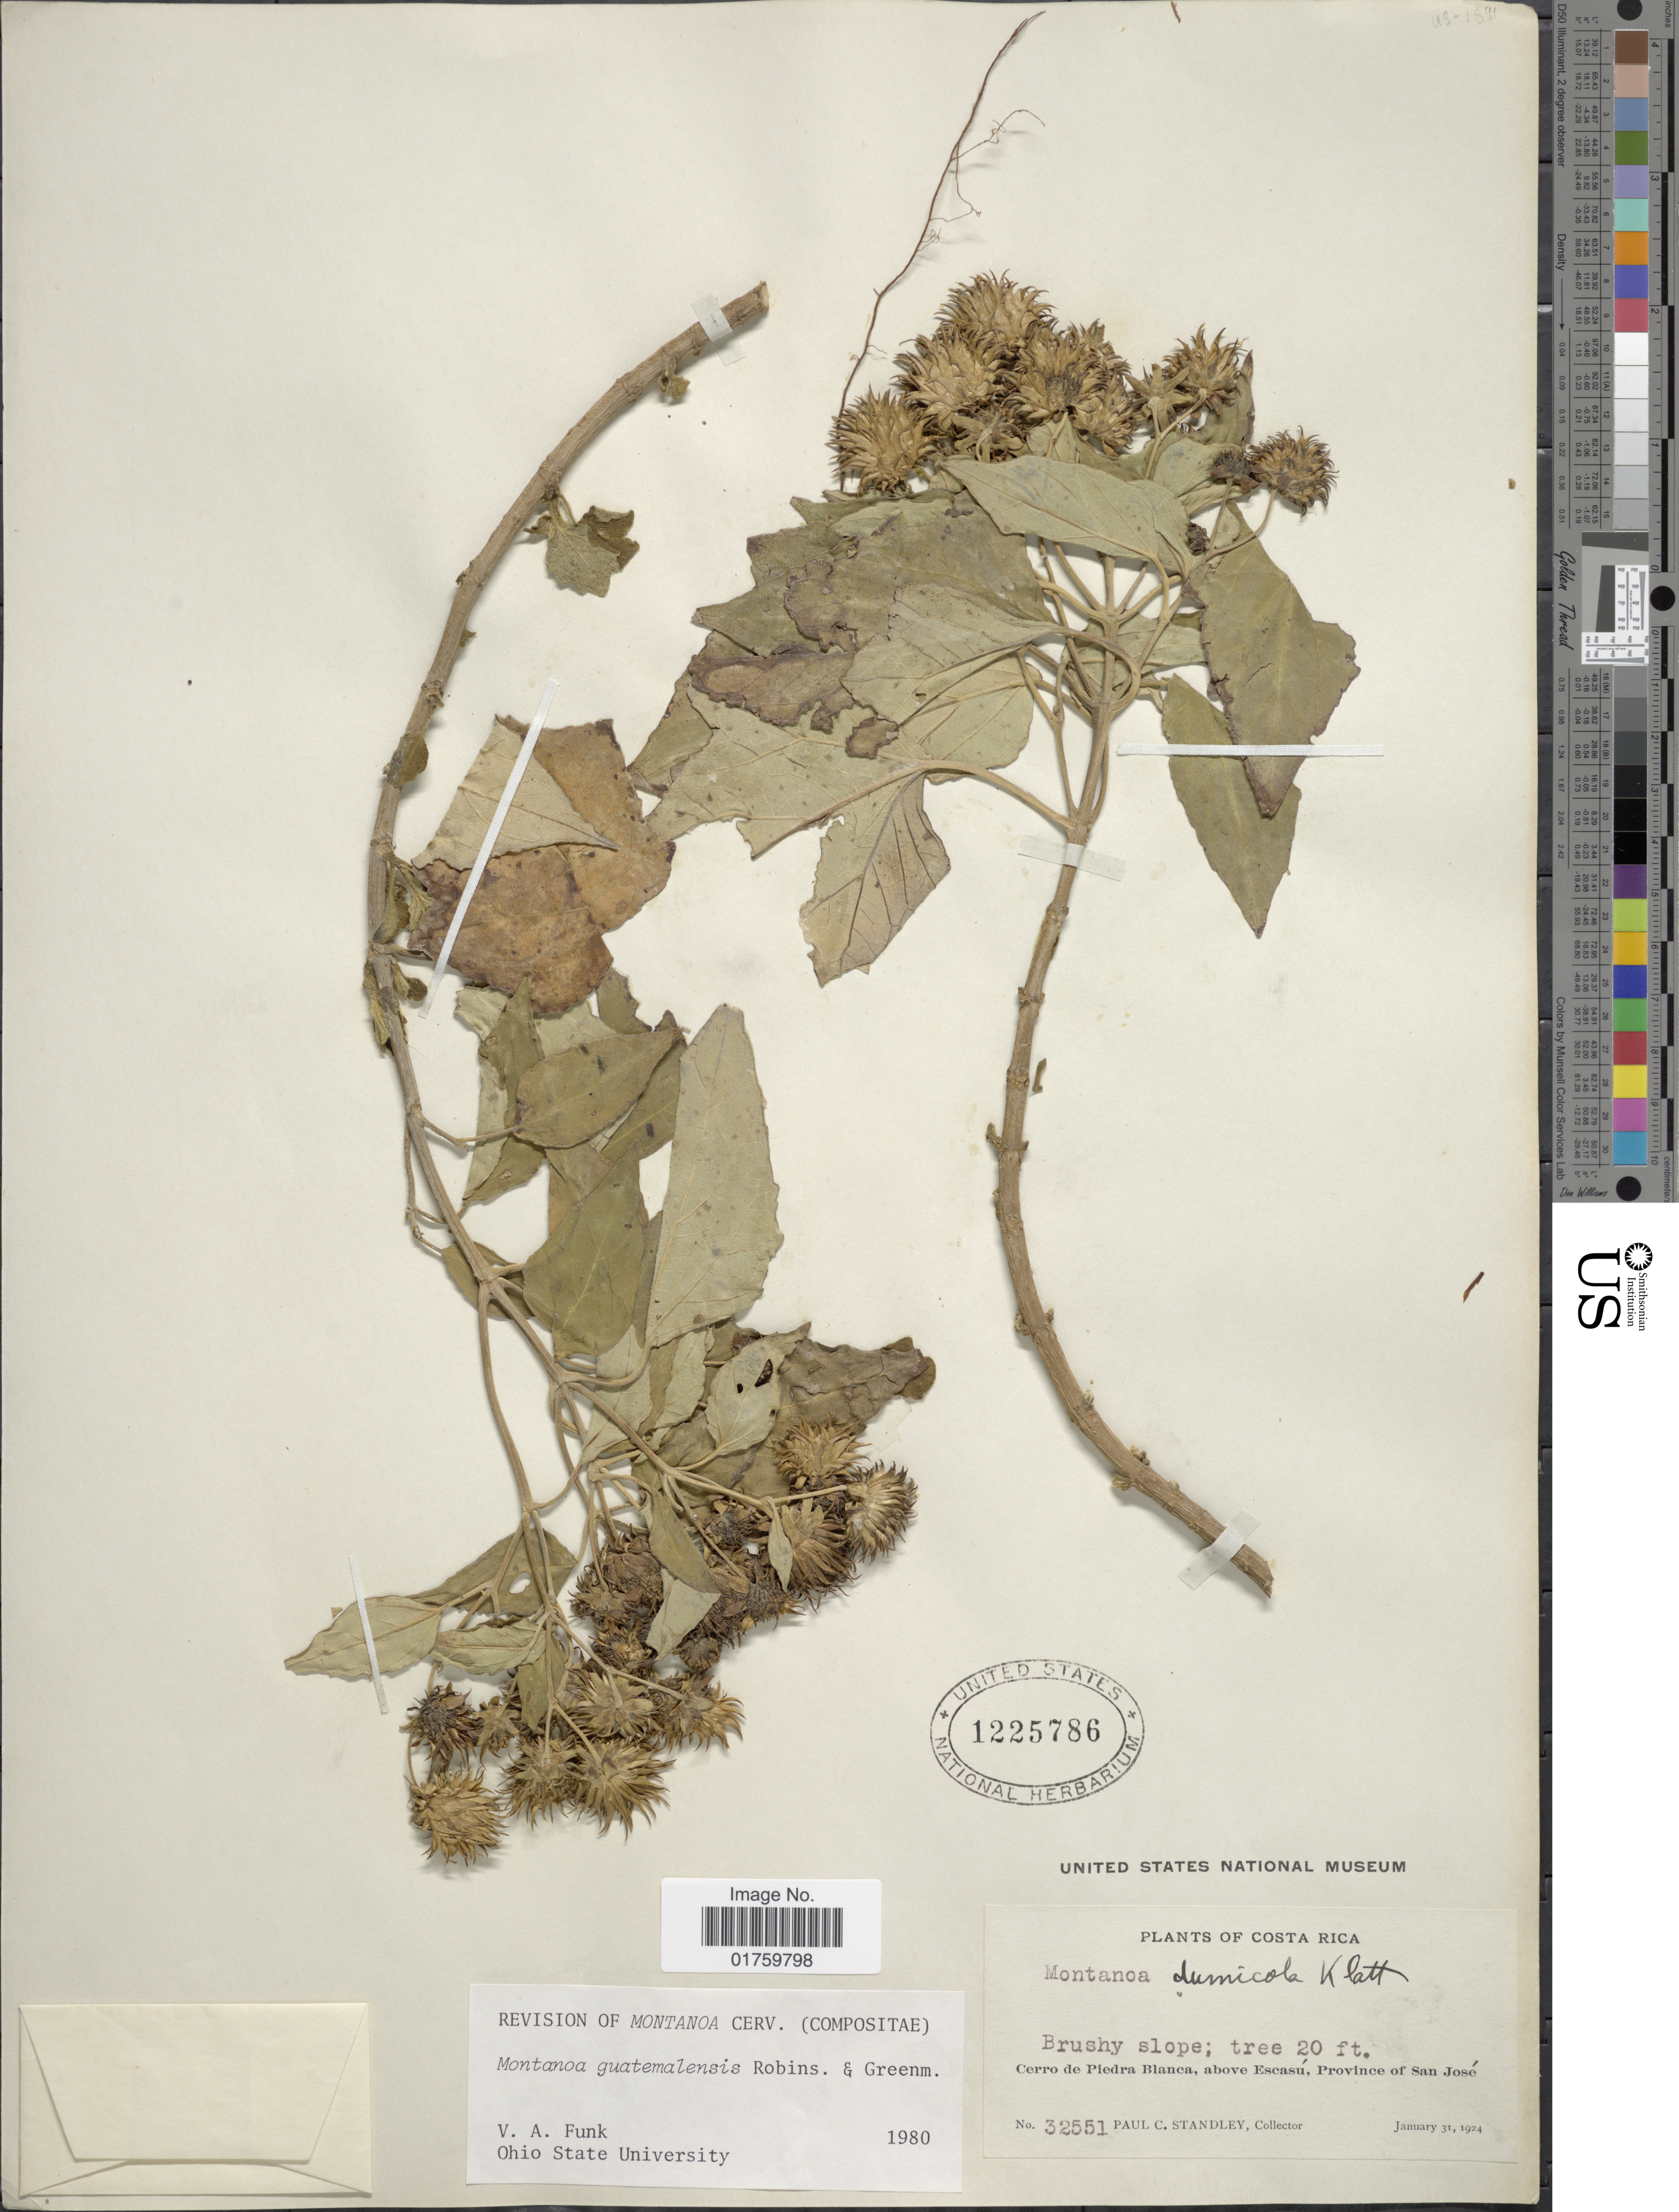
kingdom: Plantae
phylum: Tracheophyta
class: Magnoliopsida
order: Asterales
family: Asteraceae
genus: Montanoa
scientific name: Montanoa guatemalensis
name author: B.L. Rob. & Greenm.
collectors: P. C. Standley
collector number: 32551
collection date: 1924-01-31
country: Costa Rica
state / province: San José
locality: Brushy slope, Cerro de Piedra Blanca, above Escasu.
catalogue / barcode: US 1225786